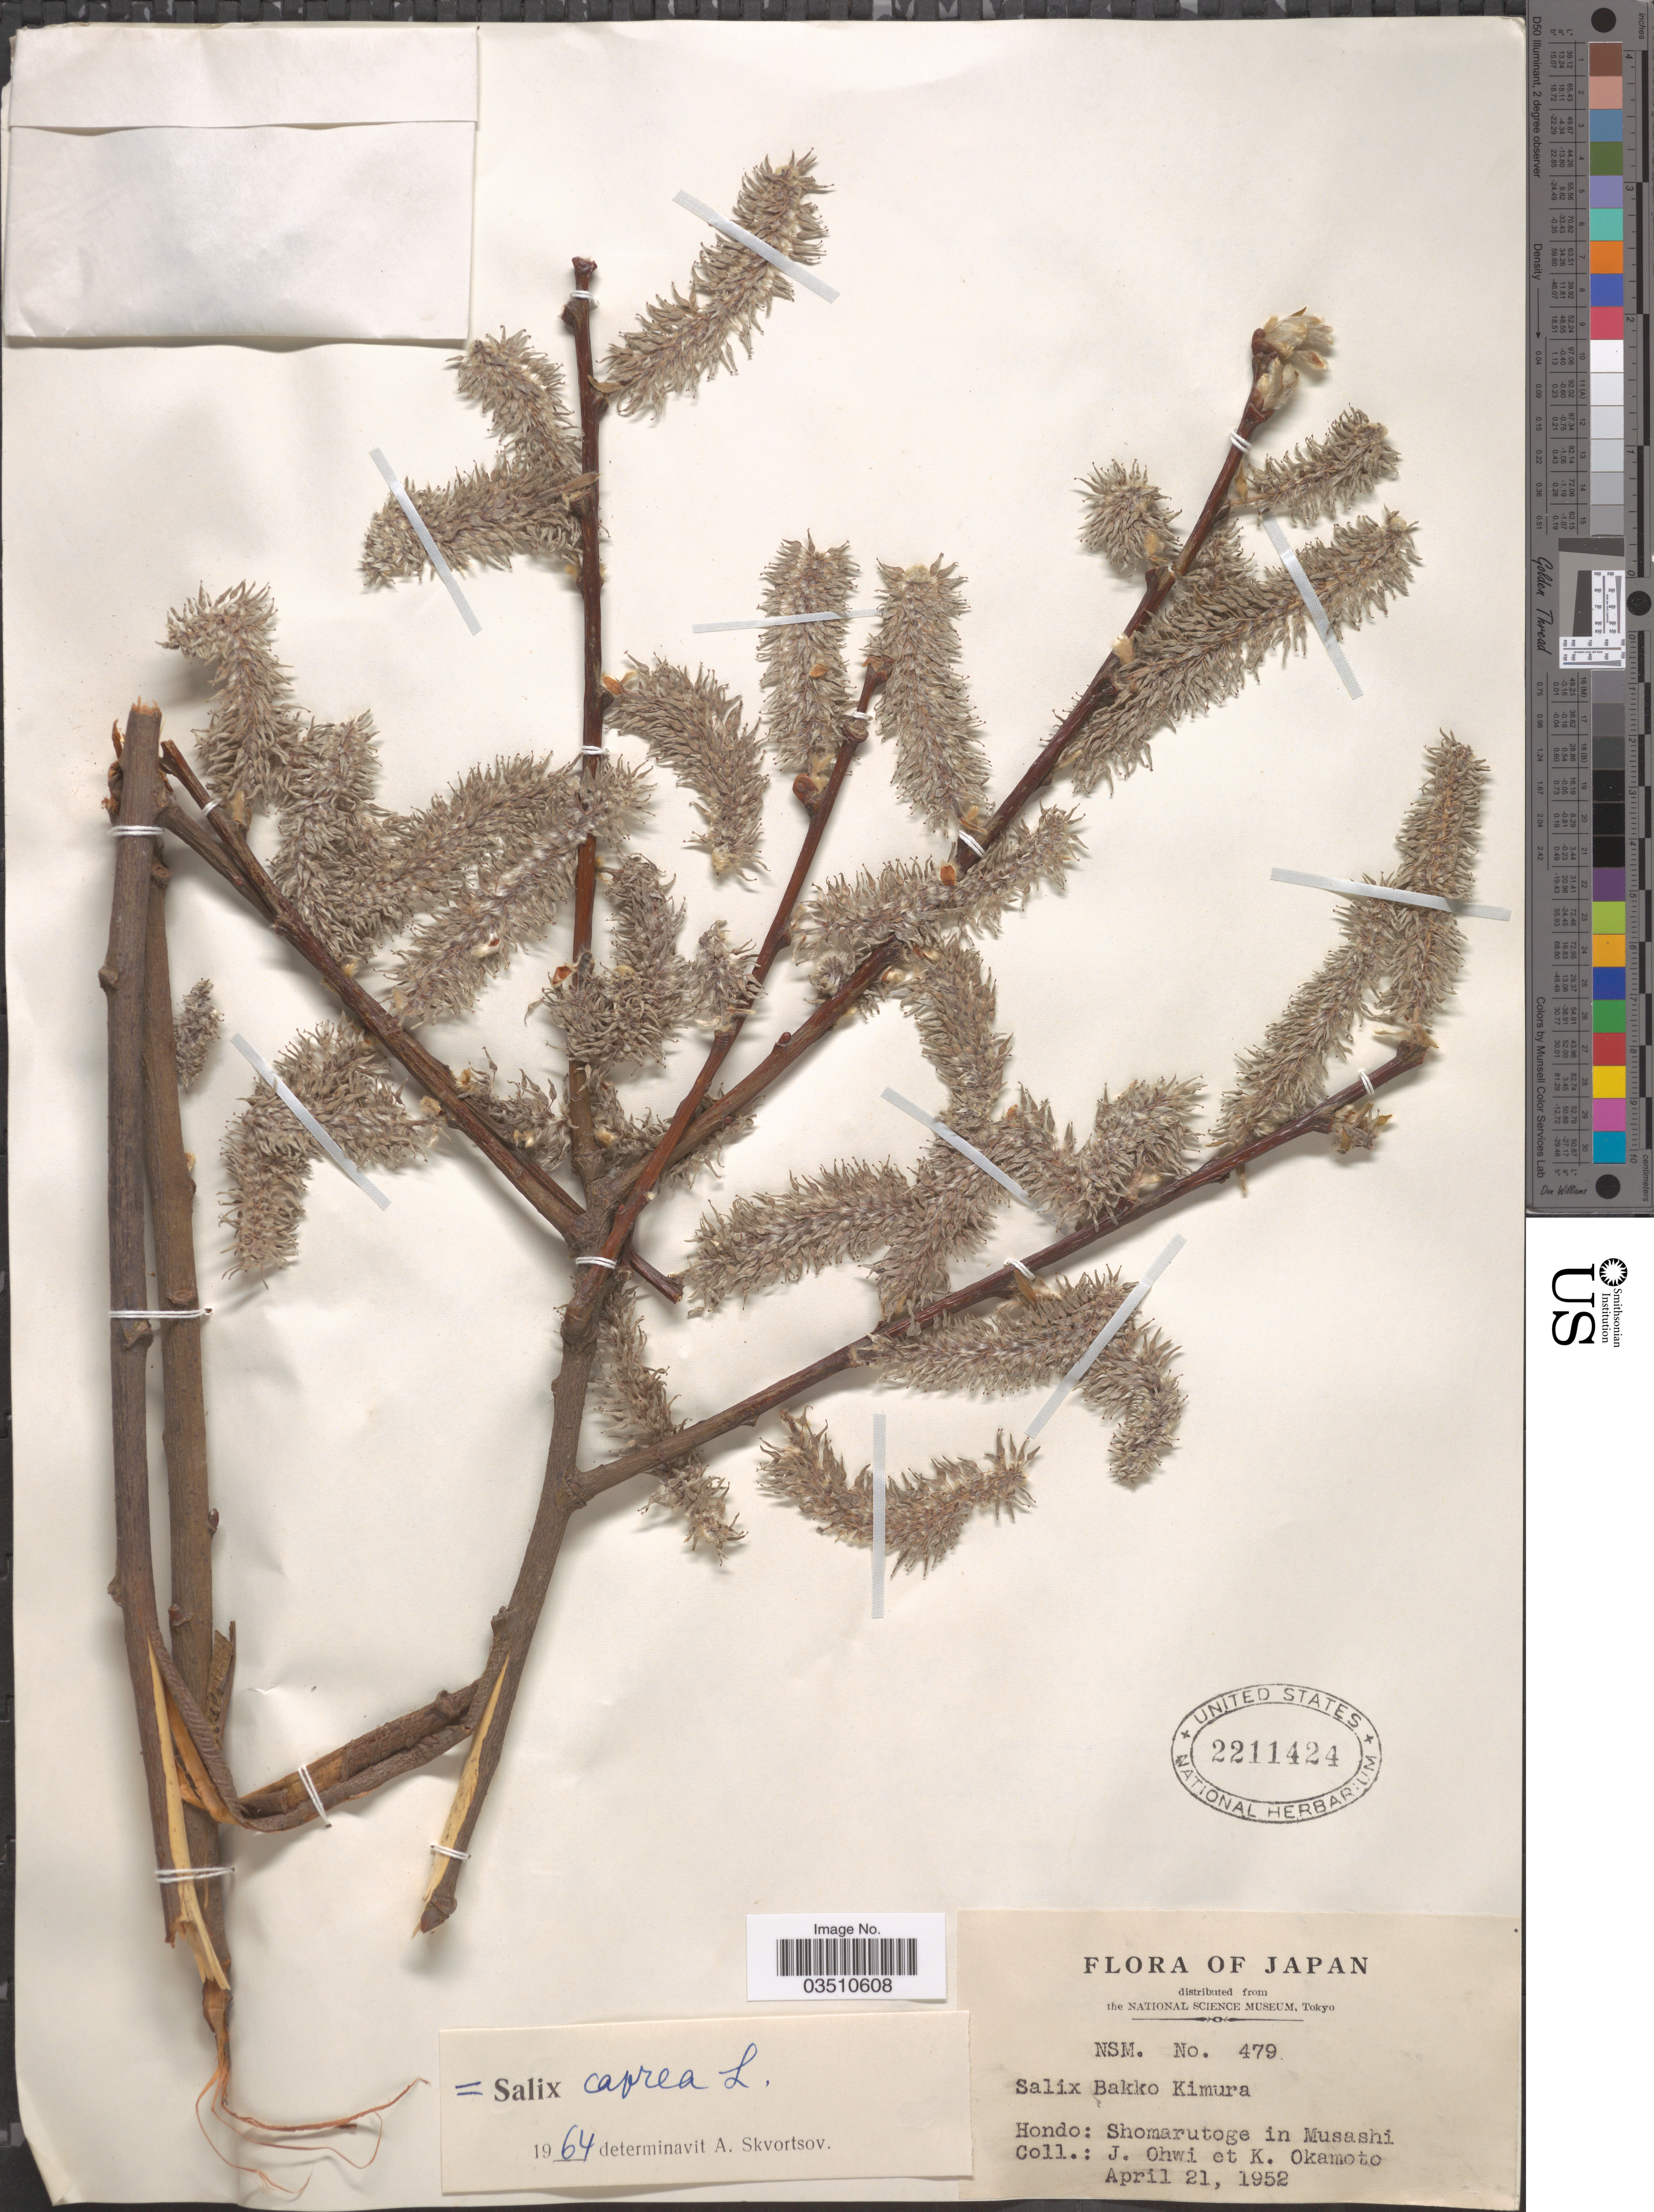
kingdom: Plantae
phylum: Tracheophyta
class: Magnoliopsida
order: Malpighiales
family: Salicaceae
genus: Salix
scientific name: Salix caprea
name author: L.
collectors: J. Ohwi & K. Okamoto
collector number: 479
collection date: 1952-04-21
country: Japan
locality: Hondo: Shomarutoge in Musashi.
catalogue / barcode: US 2211424